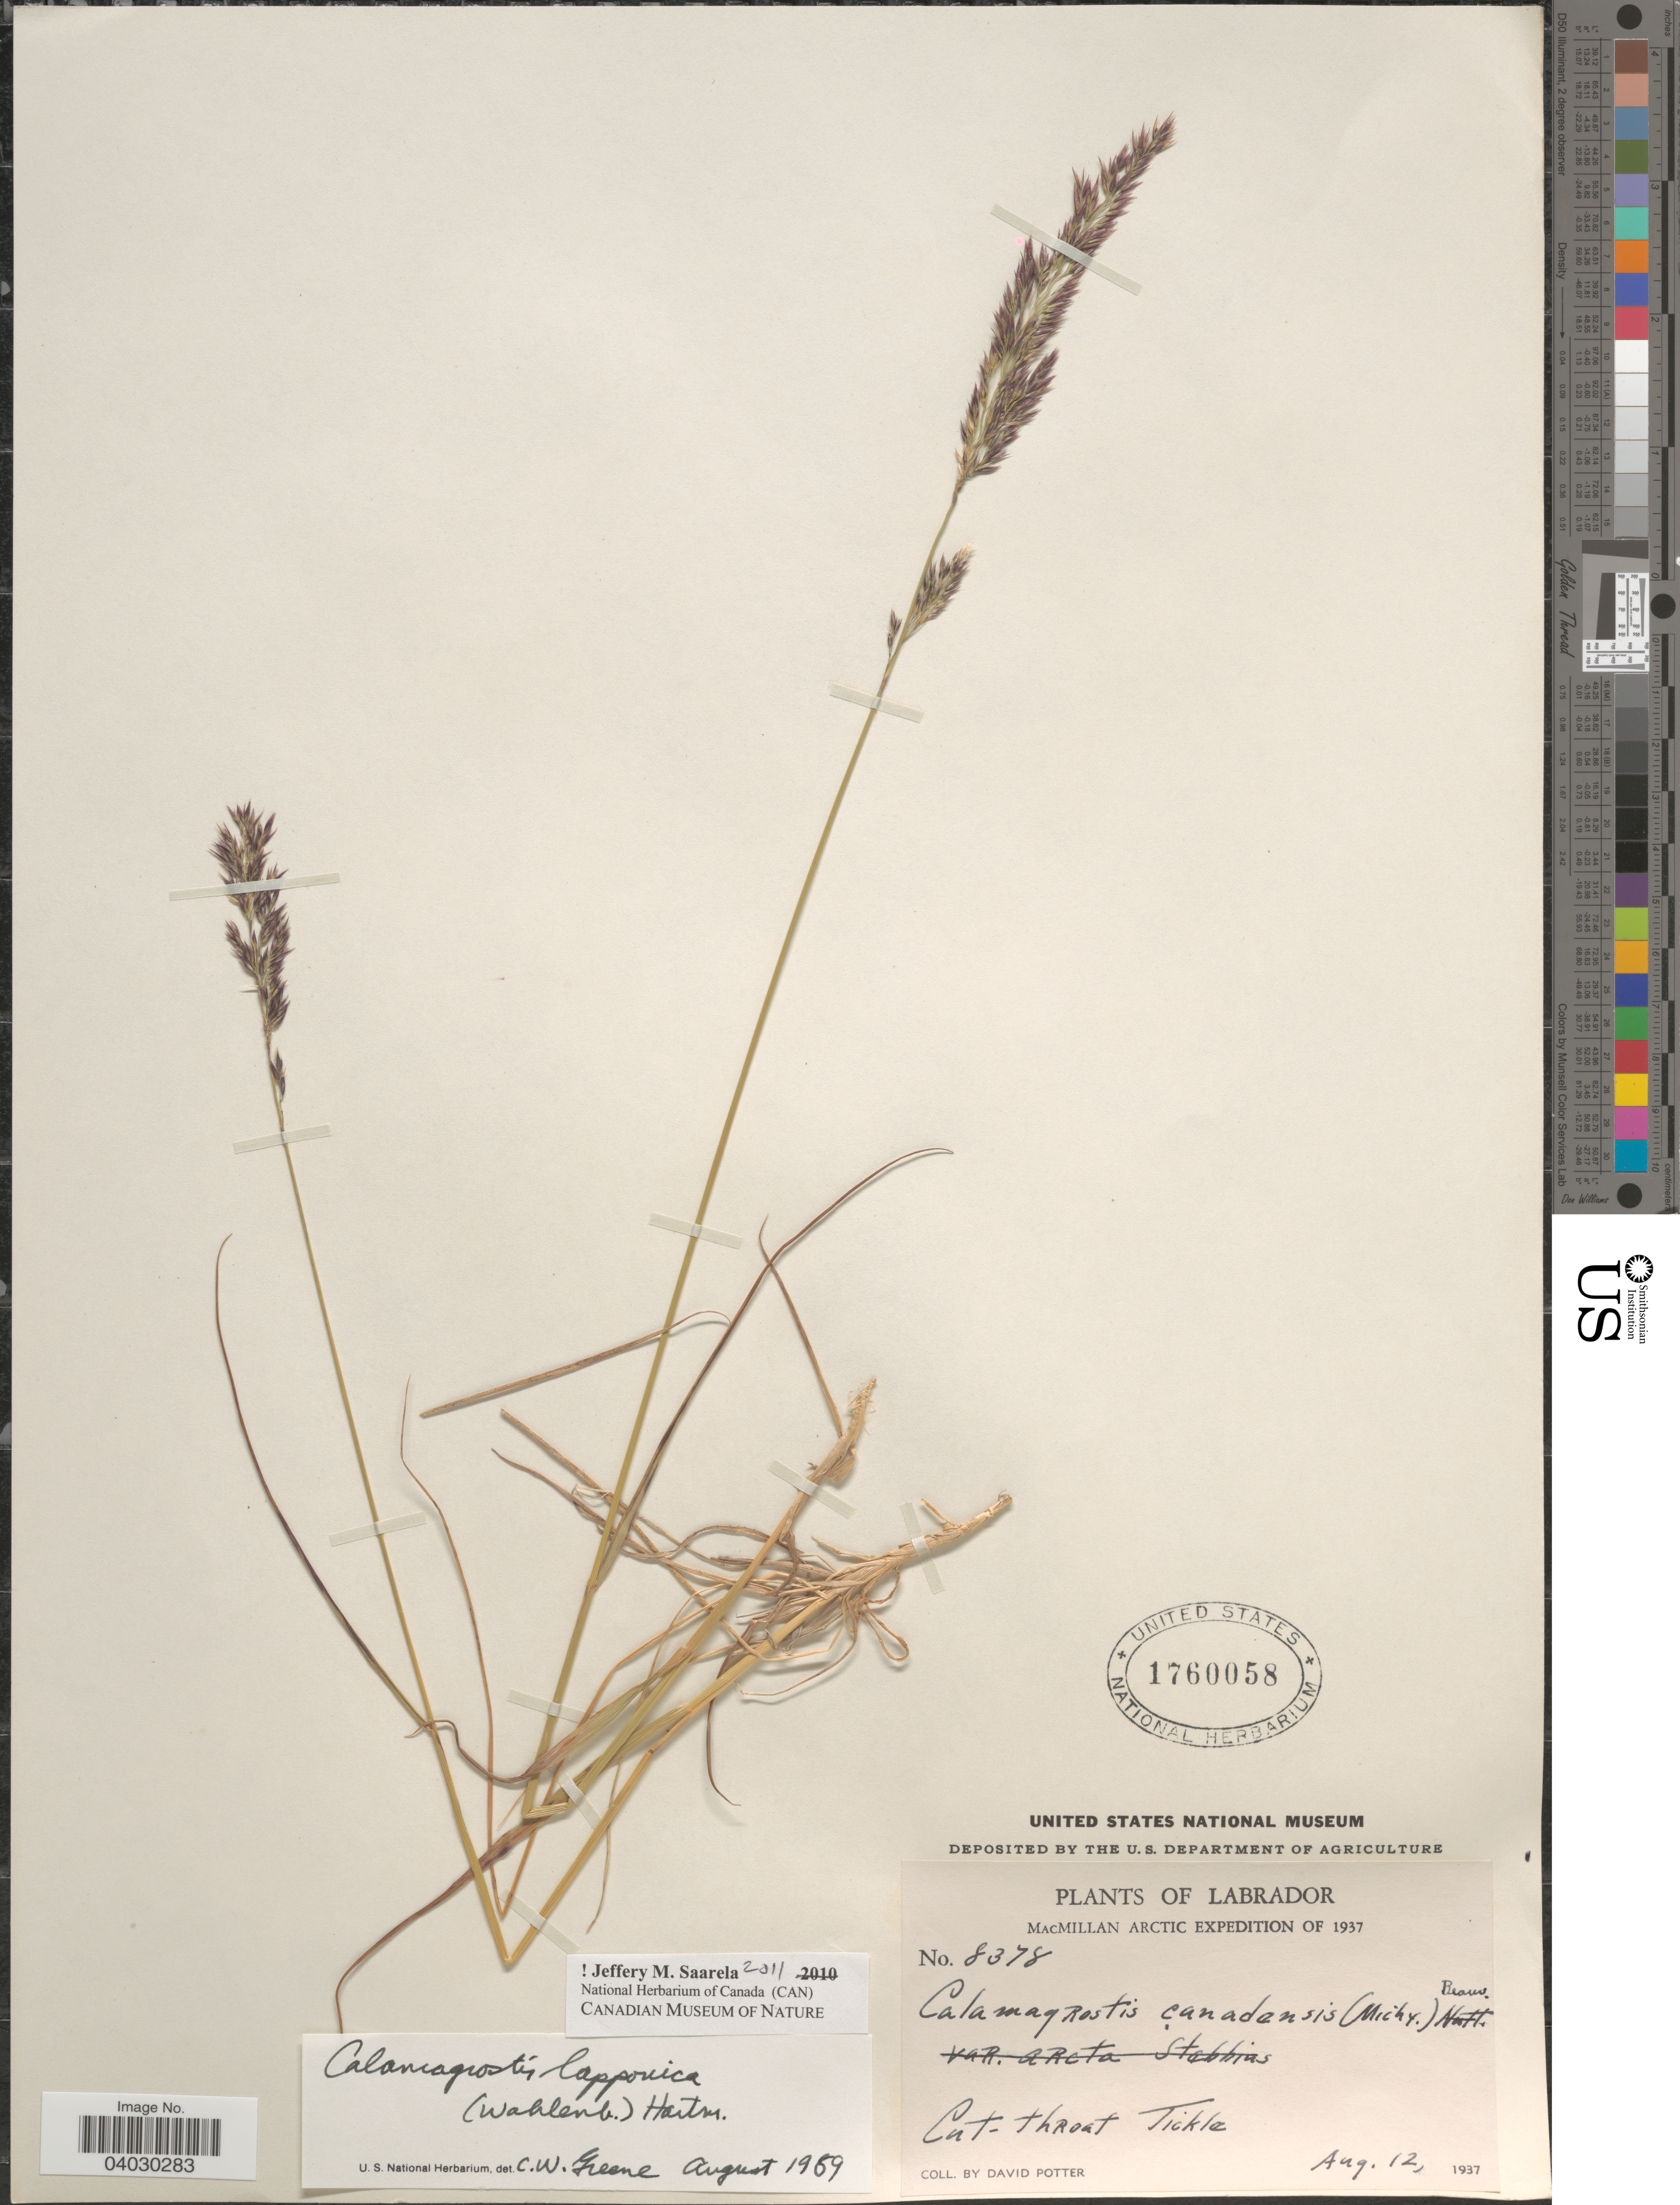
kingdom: Plantae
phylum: Tracheophyta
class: Liliopsida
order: Poales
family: Poaceae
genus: Calamagrostis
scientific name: Calamagrostis purpurascens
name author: R. Br.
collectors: D. Potter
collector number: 8378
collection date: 1937-08-12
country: Canada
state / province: Newfoundland and Labrador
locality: Labrador. Cut-throat Tickle.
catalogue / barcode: US 1760058